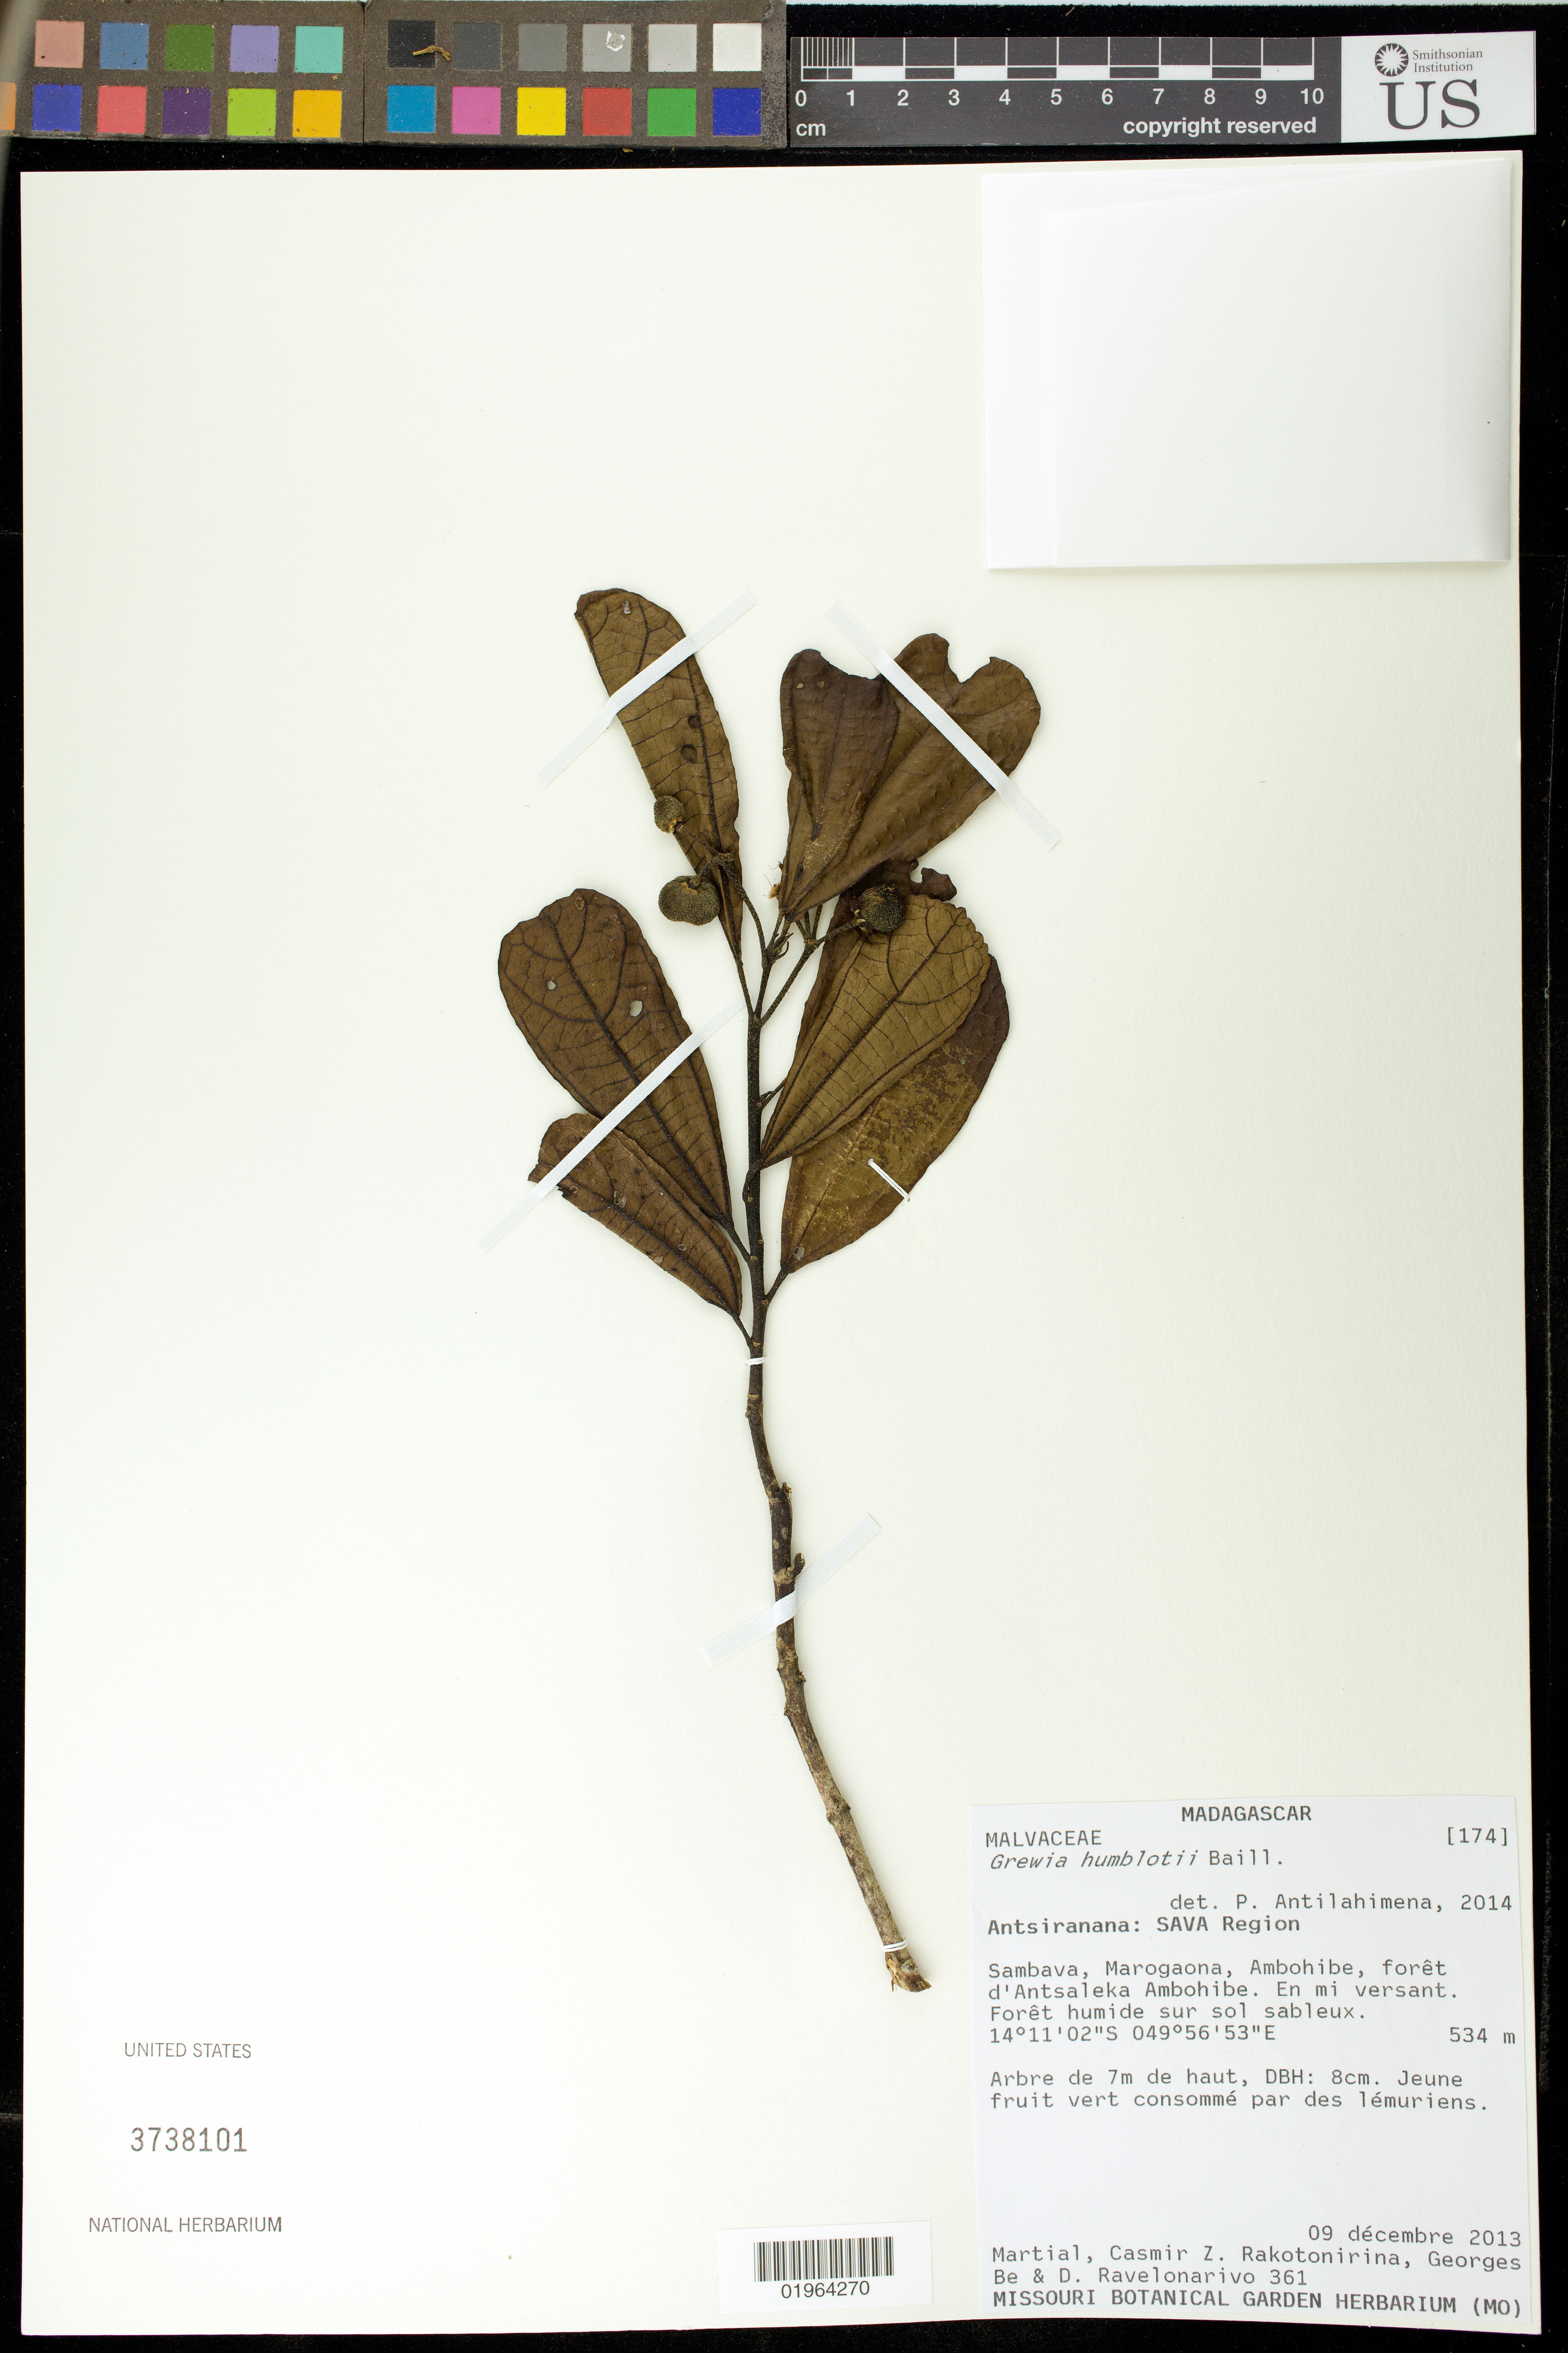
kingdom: Plantae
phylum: Tracheophyta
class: Magnoliopsida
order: Malvales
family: Malvaceae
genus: Grewia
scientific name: Grewia humblotii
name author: Baill.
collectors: Martial, C. Rakotonirina, G. Be & D. Ravelonarivo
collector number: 361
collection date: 2013-12-09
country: Madagascar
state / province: Sava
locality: SAVA Region. Sambava, Marogaona, Ambohibe, forêt d'Antsaleka Ambohibe.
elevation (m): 534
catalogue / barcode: US 3738101